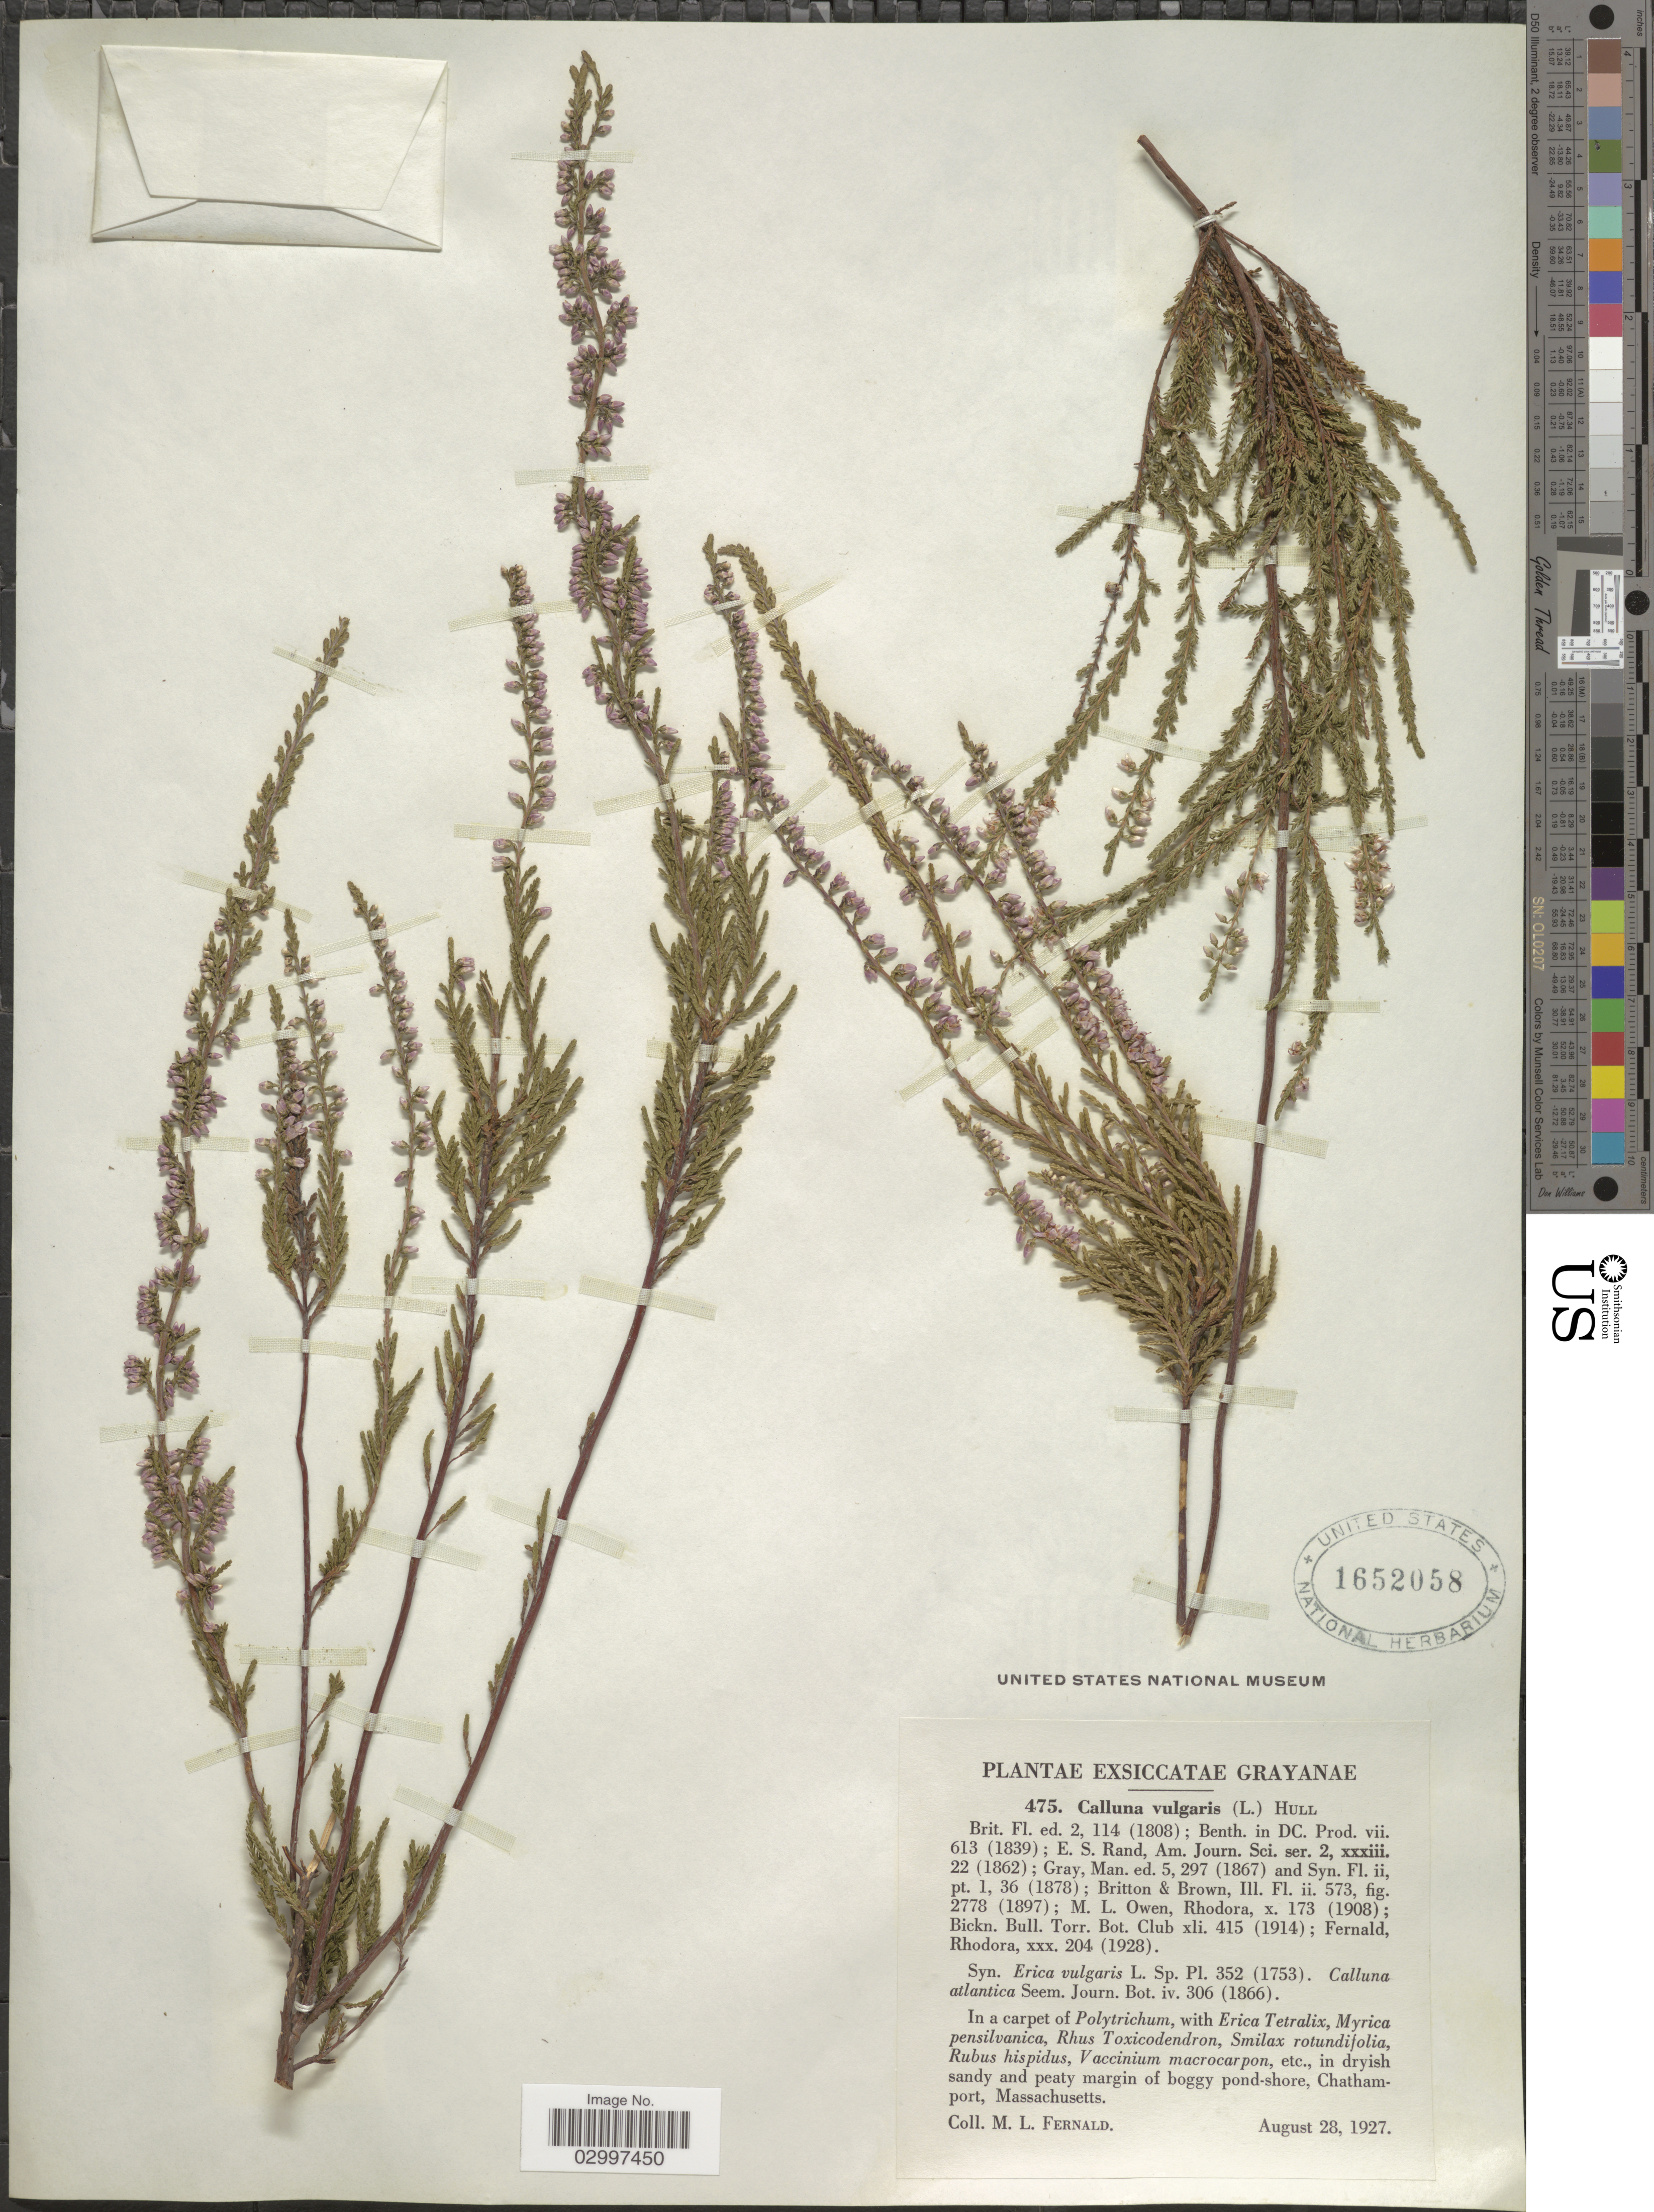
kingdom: Plantae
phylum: Tracheophyta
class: Magnoliopsida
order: Ericales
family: Ericaceae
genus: Calluna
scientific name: Calluna vulgaris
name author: (L.) Hull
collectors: M. L. Fernald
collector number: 475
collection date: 1927-08-28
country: United States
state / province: Massachusetts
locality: Chathamport.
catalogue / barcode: US 1652058